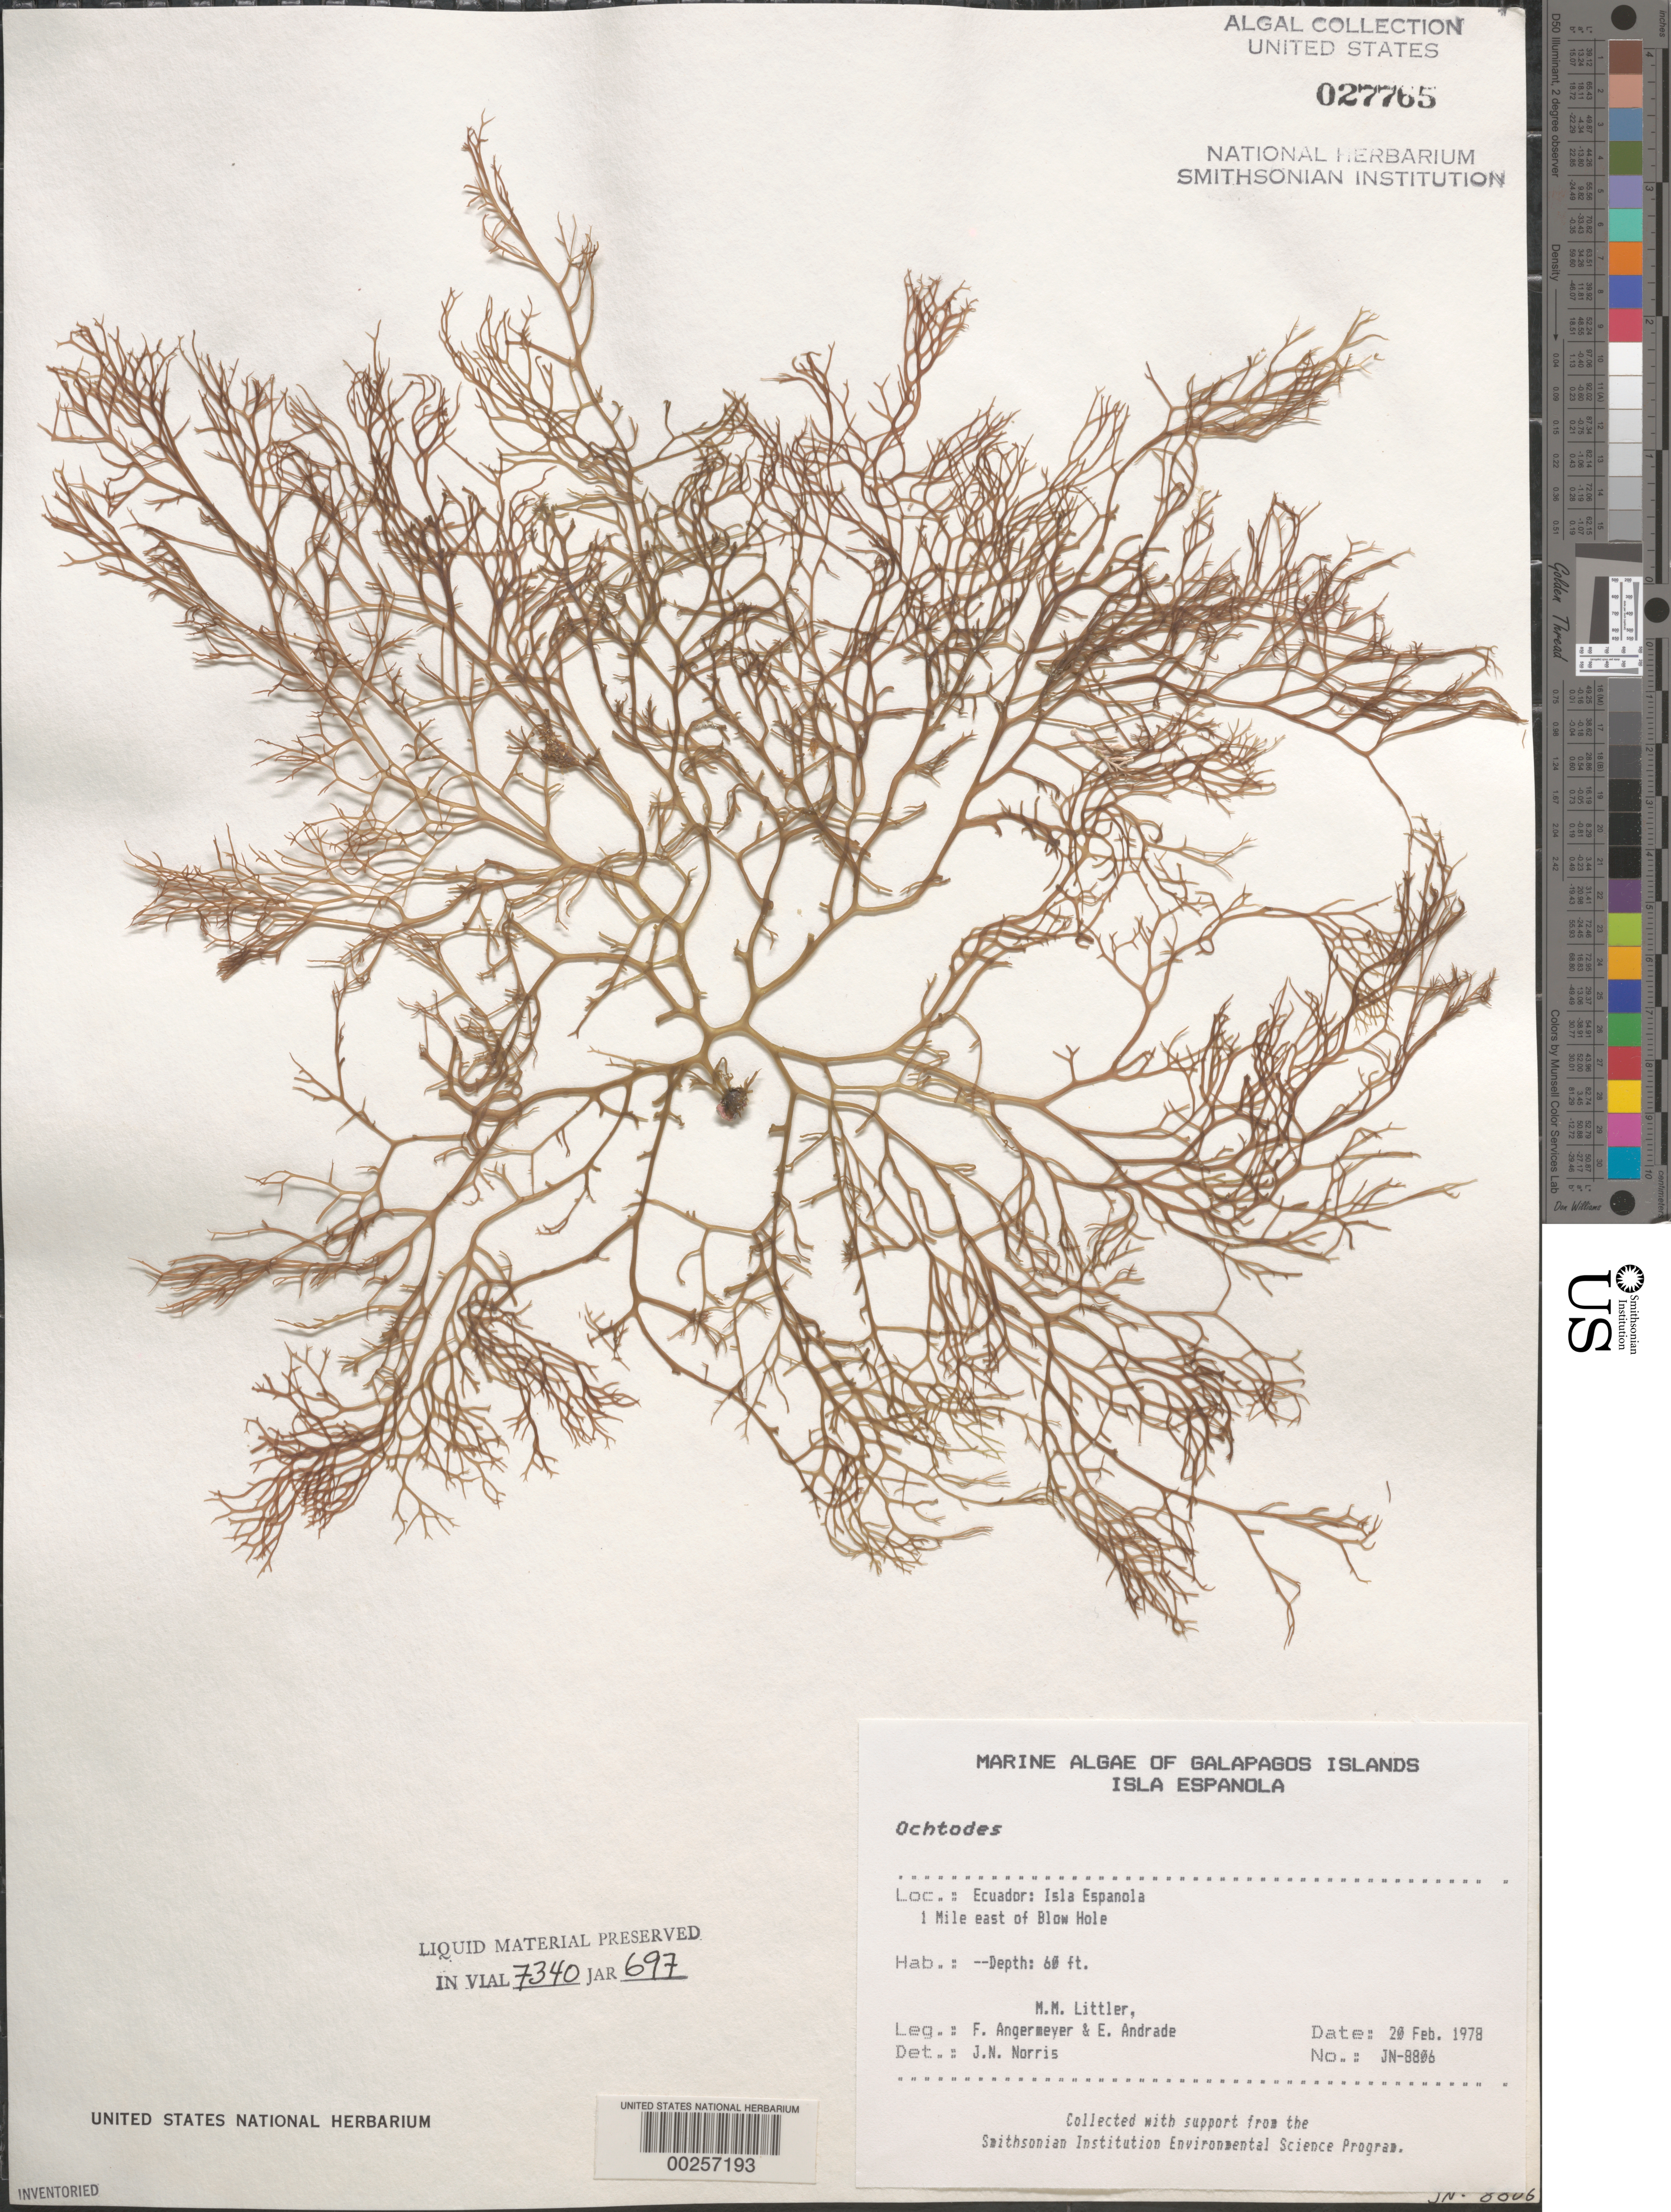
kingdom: Plantae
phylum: Rhodophyta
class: Florideophyceae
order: Gigartinales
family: Rhizophyllidaceae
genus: Ochtodes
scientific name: Ochtodes sp.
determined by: Norris, James N.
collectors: M. M. Littler, F. Angermeyer & E. Andrade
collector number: Jn-8806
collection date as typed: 20 Feb 1978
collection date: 1978-02-20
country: Ecuador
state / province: Colón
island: Española [Hood]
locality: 1 mile E of Blow Hole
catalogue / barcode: US 27765